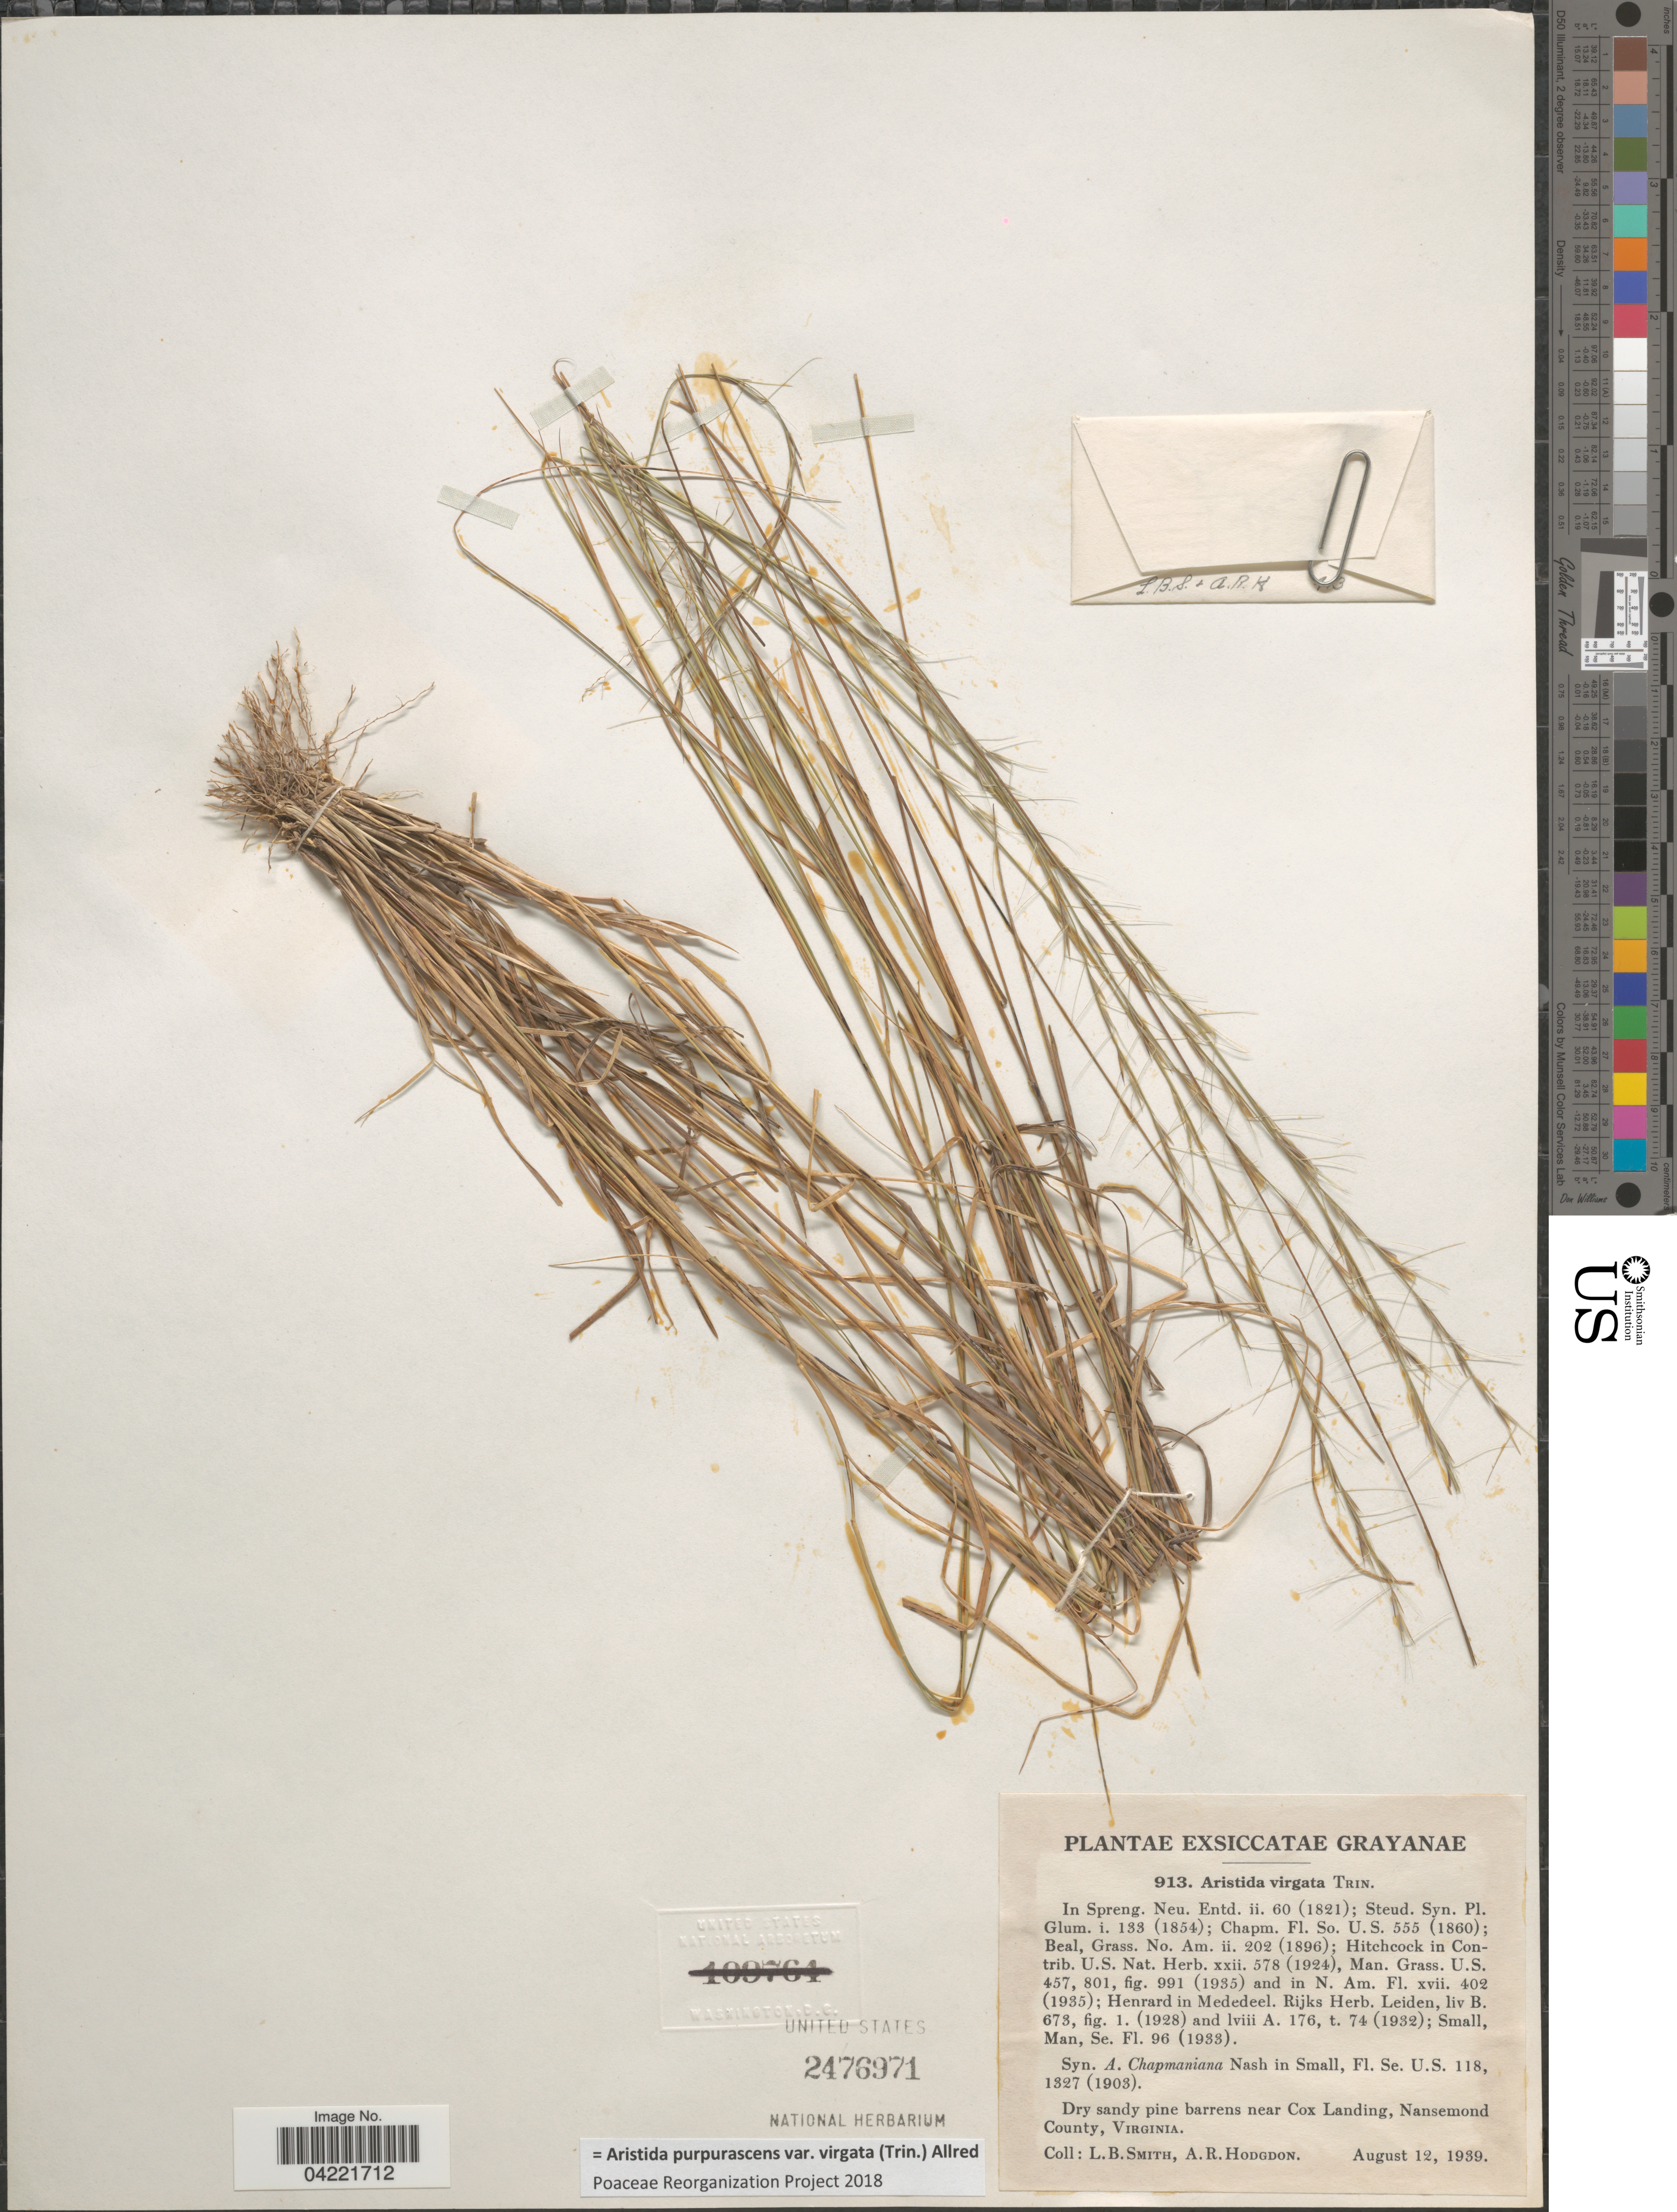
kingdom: Plantae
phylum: Tracheophyta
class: Liliopsida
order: Poales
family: Poaceae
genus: Aristida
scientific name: Aristida purpurascens var. virgata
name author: (Trin.) Allred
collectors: L. Smith & A. R. Hodgdon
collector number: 913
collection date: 1939-08-12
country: United States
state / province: Virginia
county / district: City of Suffolk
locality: Dry sandy pine barrens near Cox Landing, Nansemond County.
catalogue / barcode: US 2476971